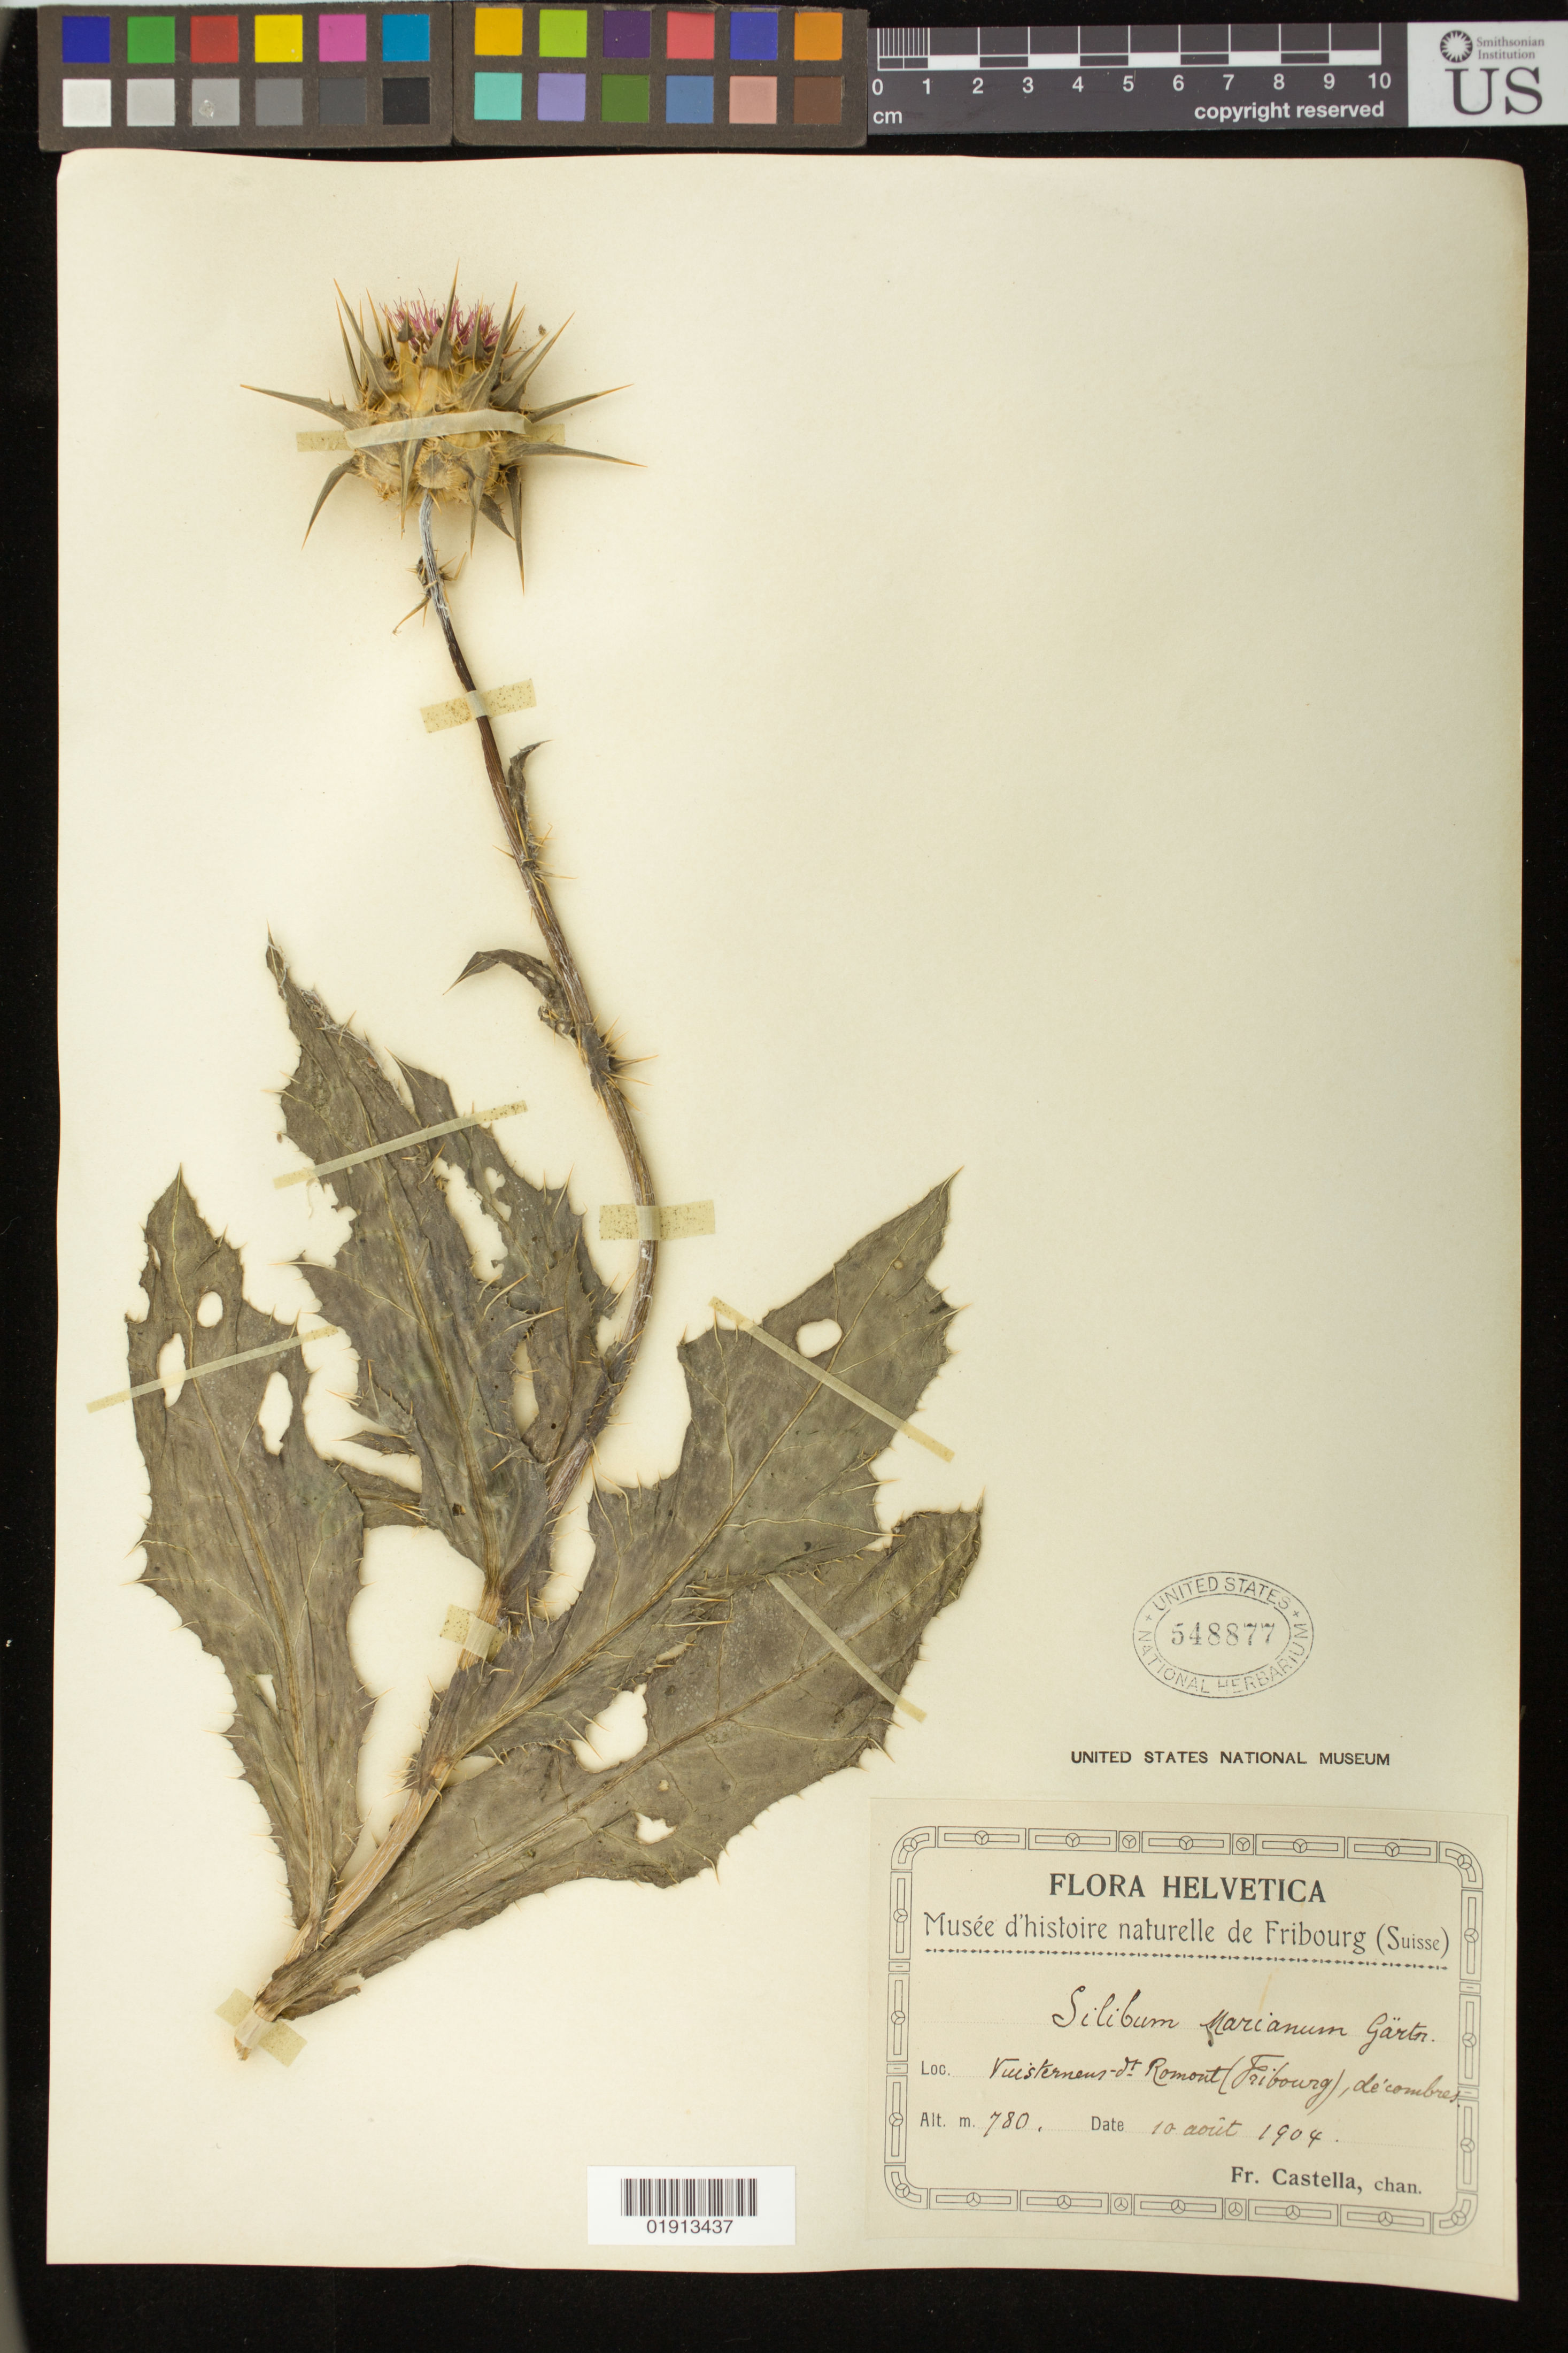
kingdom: Plantae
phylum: Tracheophyta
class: Magnoliopsida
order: Asterales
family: Asteraceae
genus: Silybum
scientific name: Silybum marianum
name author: (L.) Gaertn.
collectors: Fr. Castella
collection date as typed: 10 aout 1904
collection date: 1904-08-10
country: Switzerland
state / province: Fribourg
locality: Vuisternens-devant-Romont.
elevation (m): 780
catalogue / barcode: US 548877